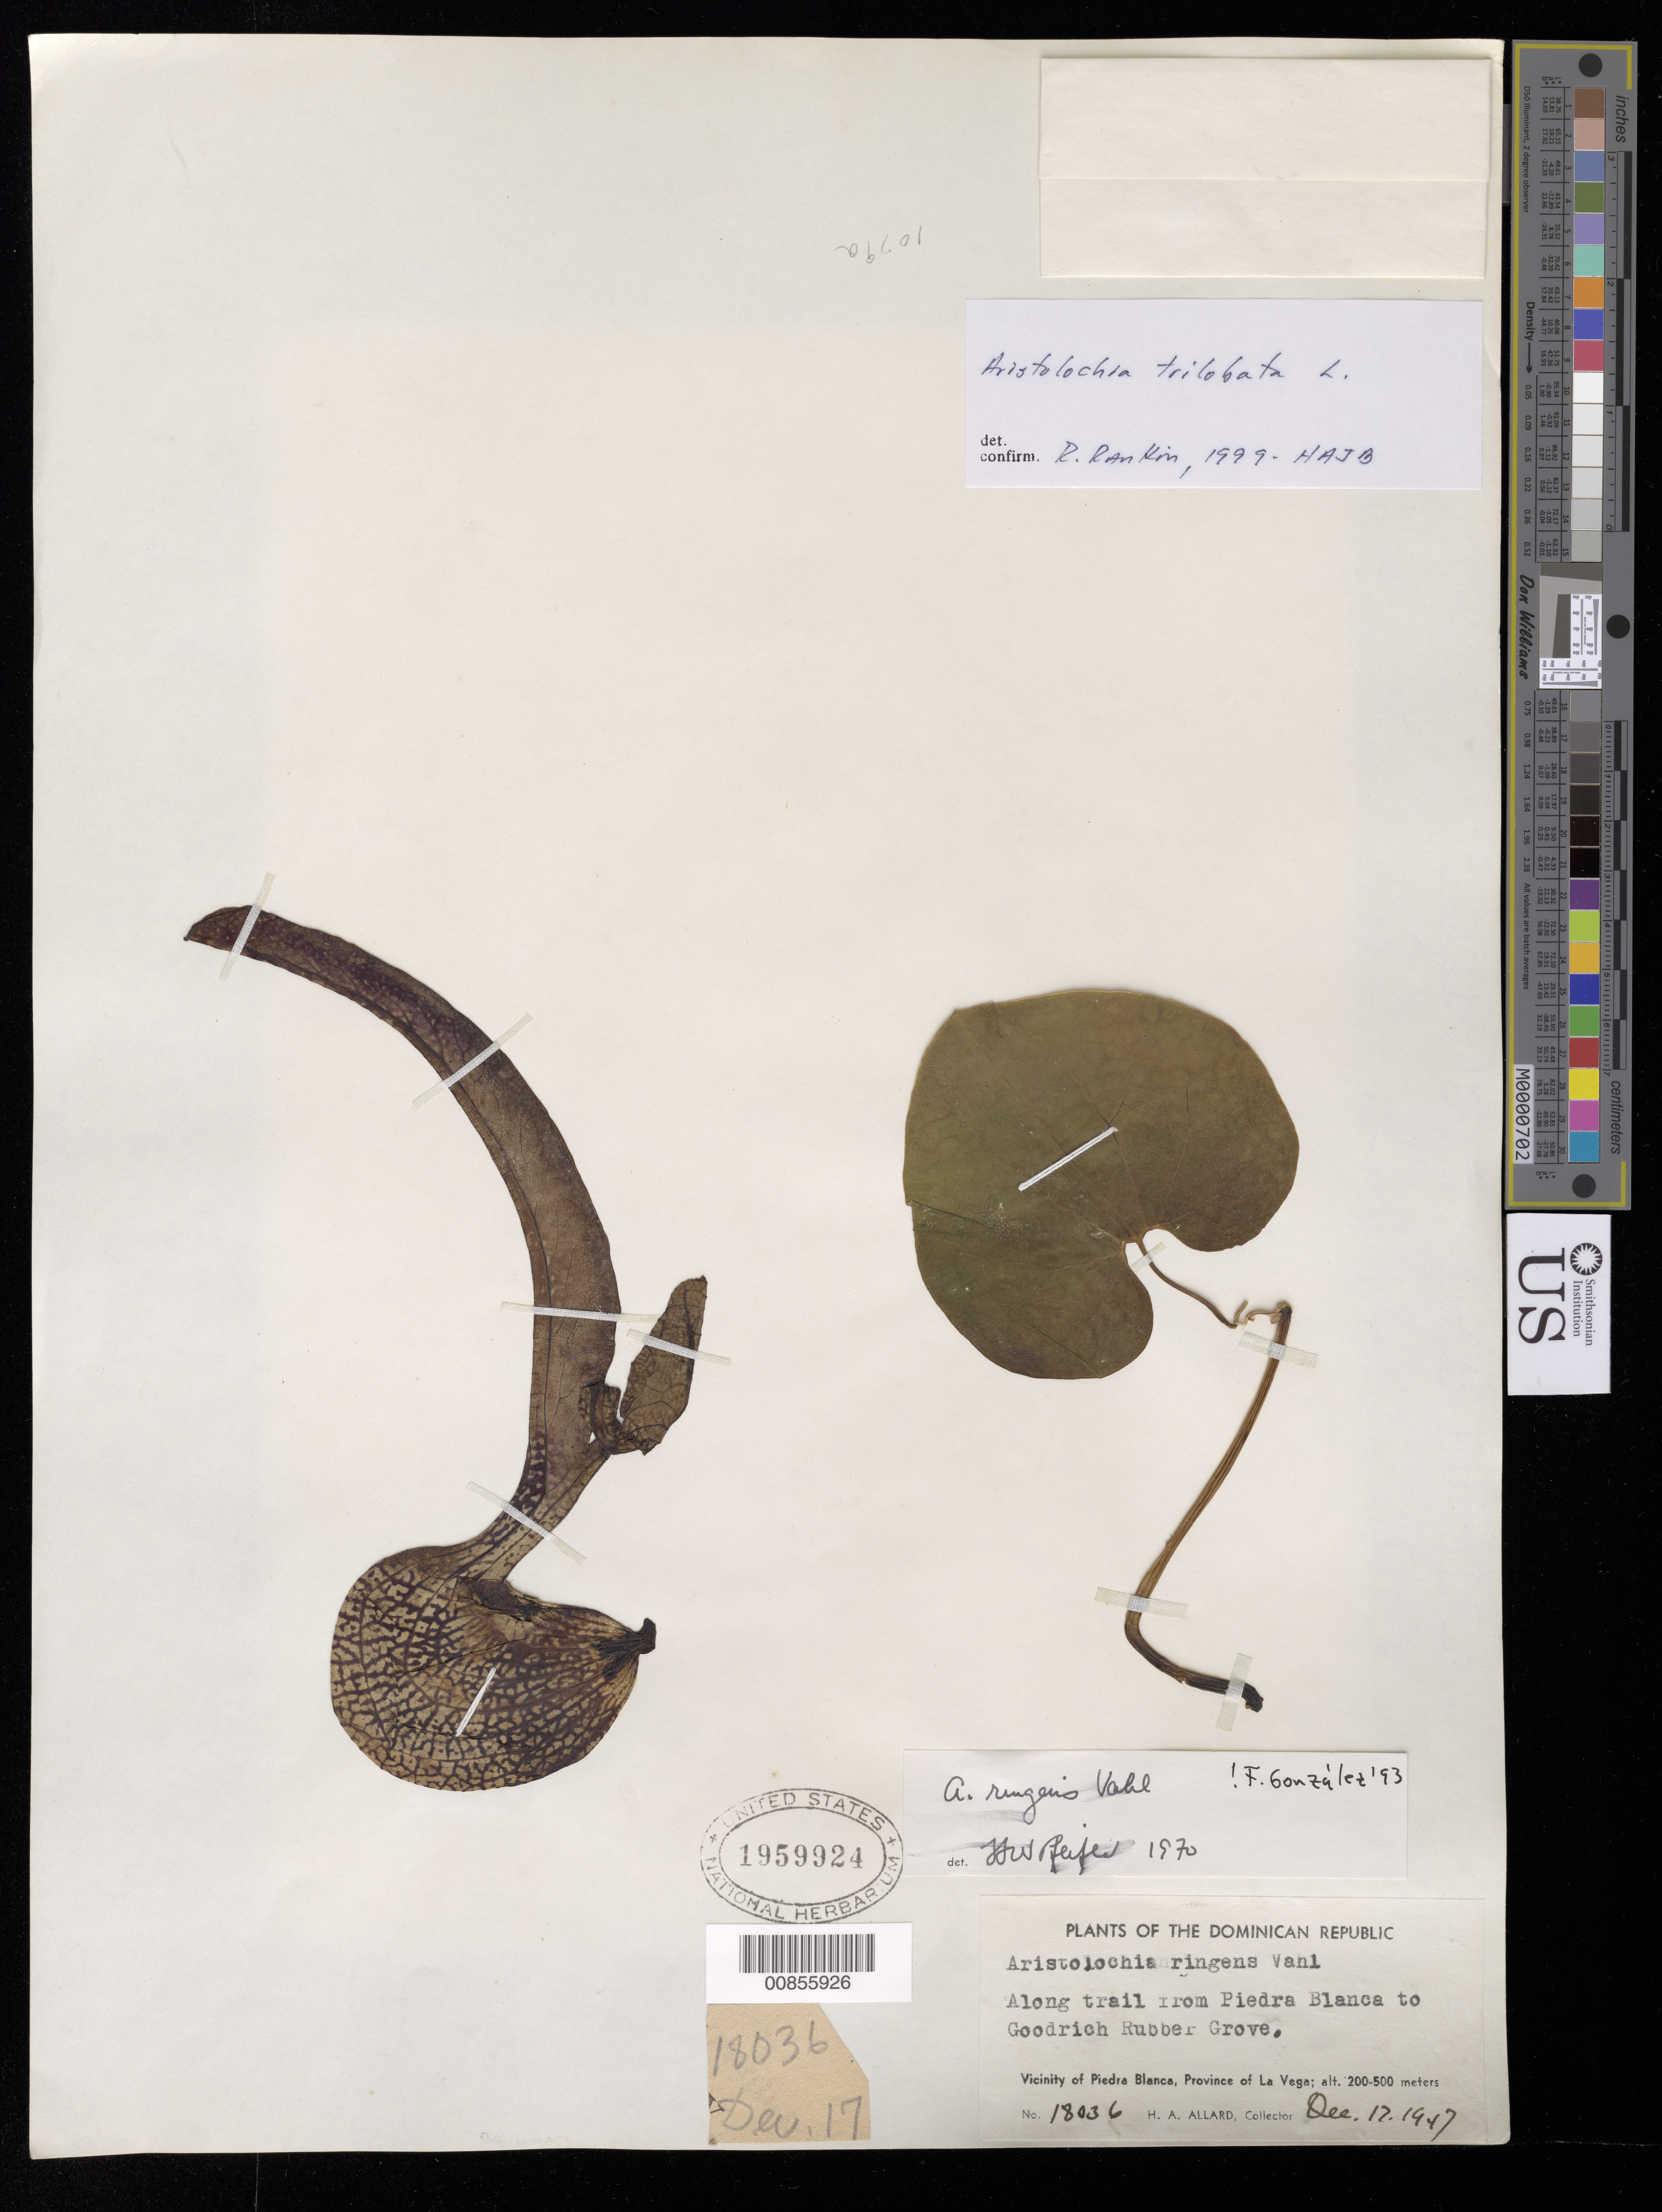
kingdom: Plantae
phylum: Tracheophyta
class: Magnoliopsida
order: Piperales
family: Aristolochiaceae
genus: Aristolochia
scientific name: Aristolochia trilobata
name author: L.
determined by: Rankin Rodriguez, Rosa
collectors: H. A. Allard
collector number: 18036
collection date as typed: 17 Dec 1947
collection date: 1947-12-17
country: Dominican Republic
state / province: La Vega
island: Hispaniola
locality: Along trail from Piedra Blanca to Goodrich Rubber Grove.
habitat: Along trail.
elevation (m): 200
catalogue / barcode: US 1959924